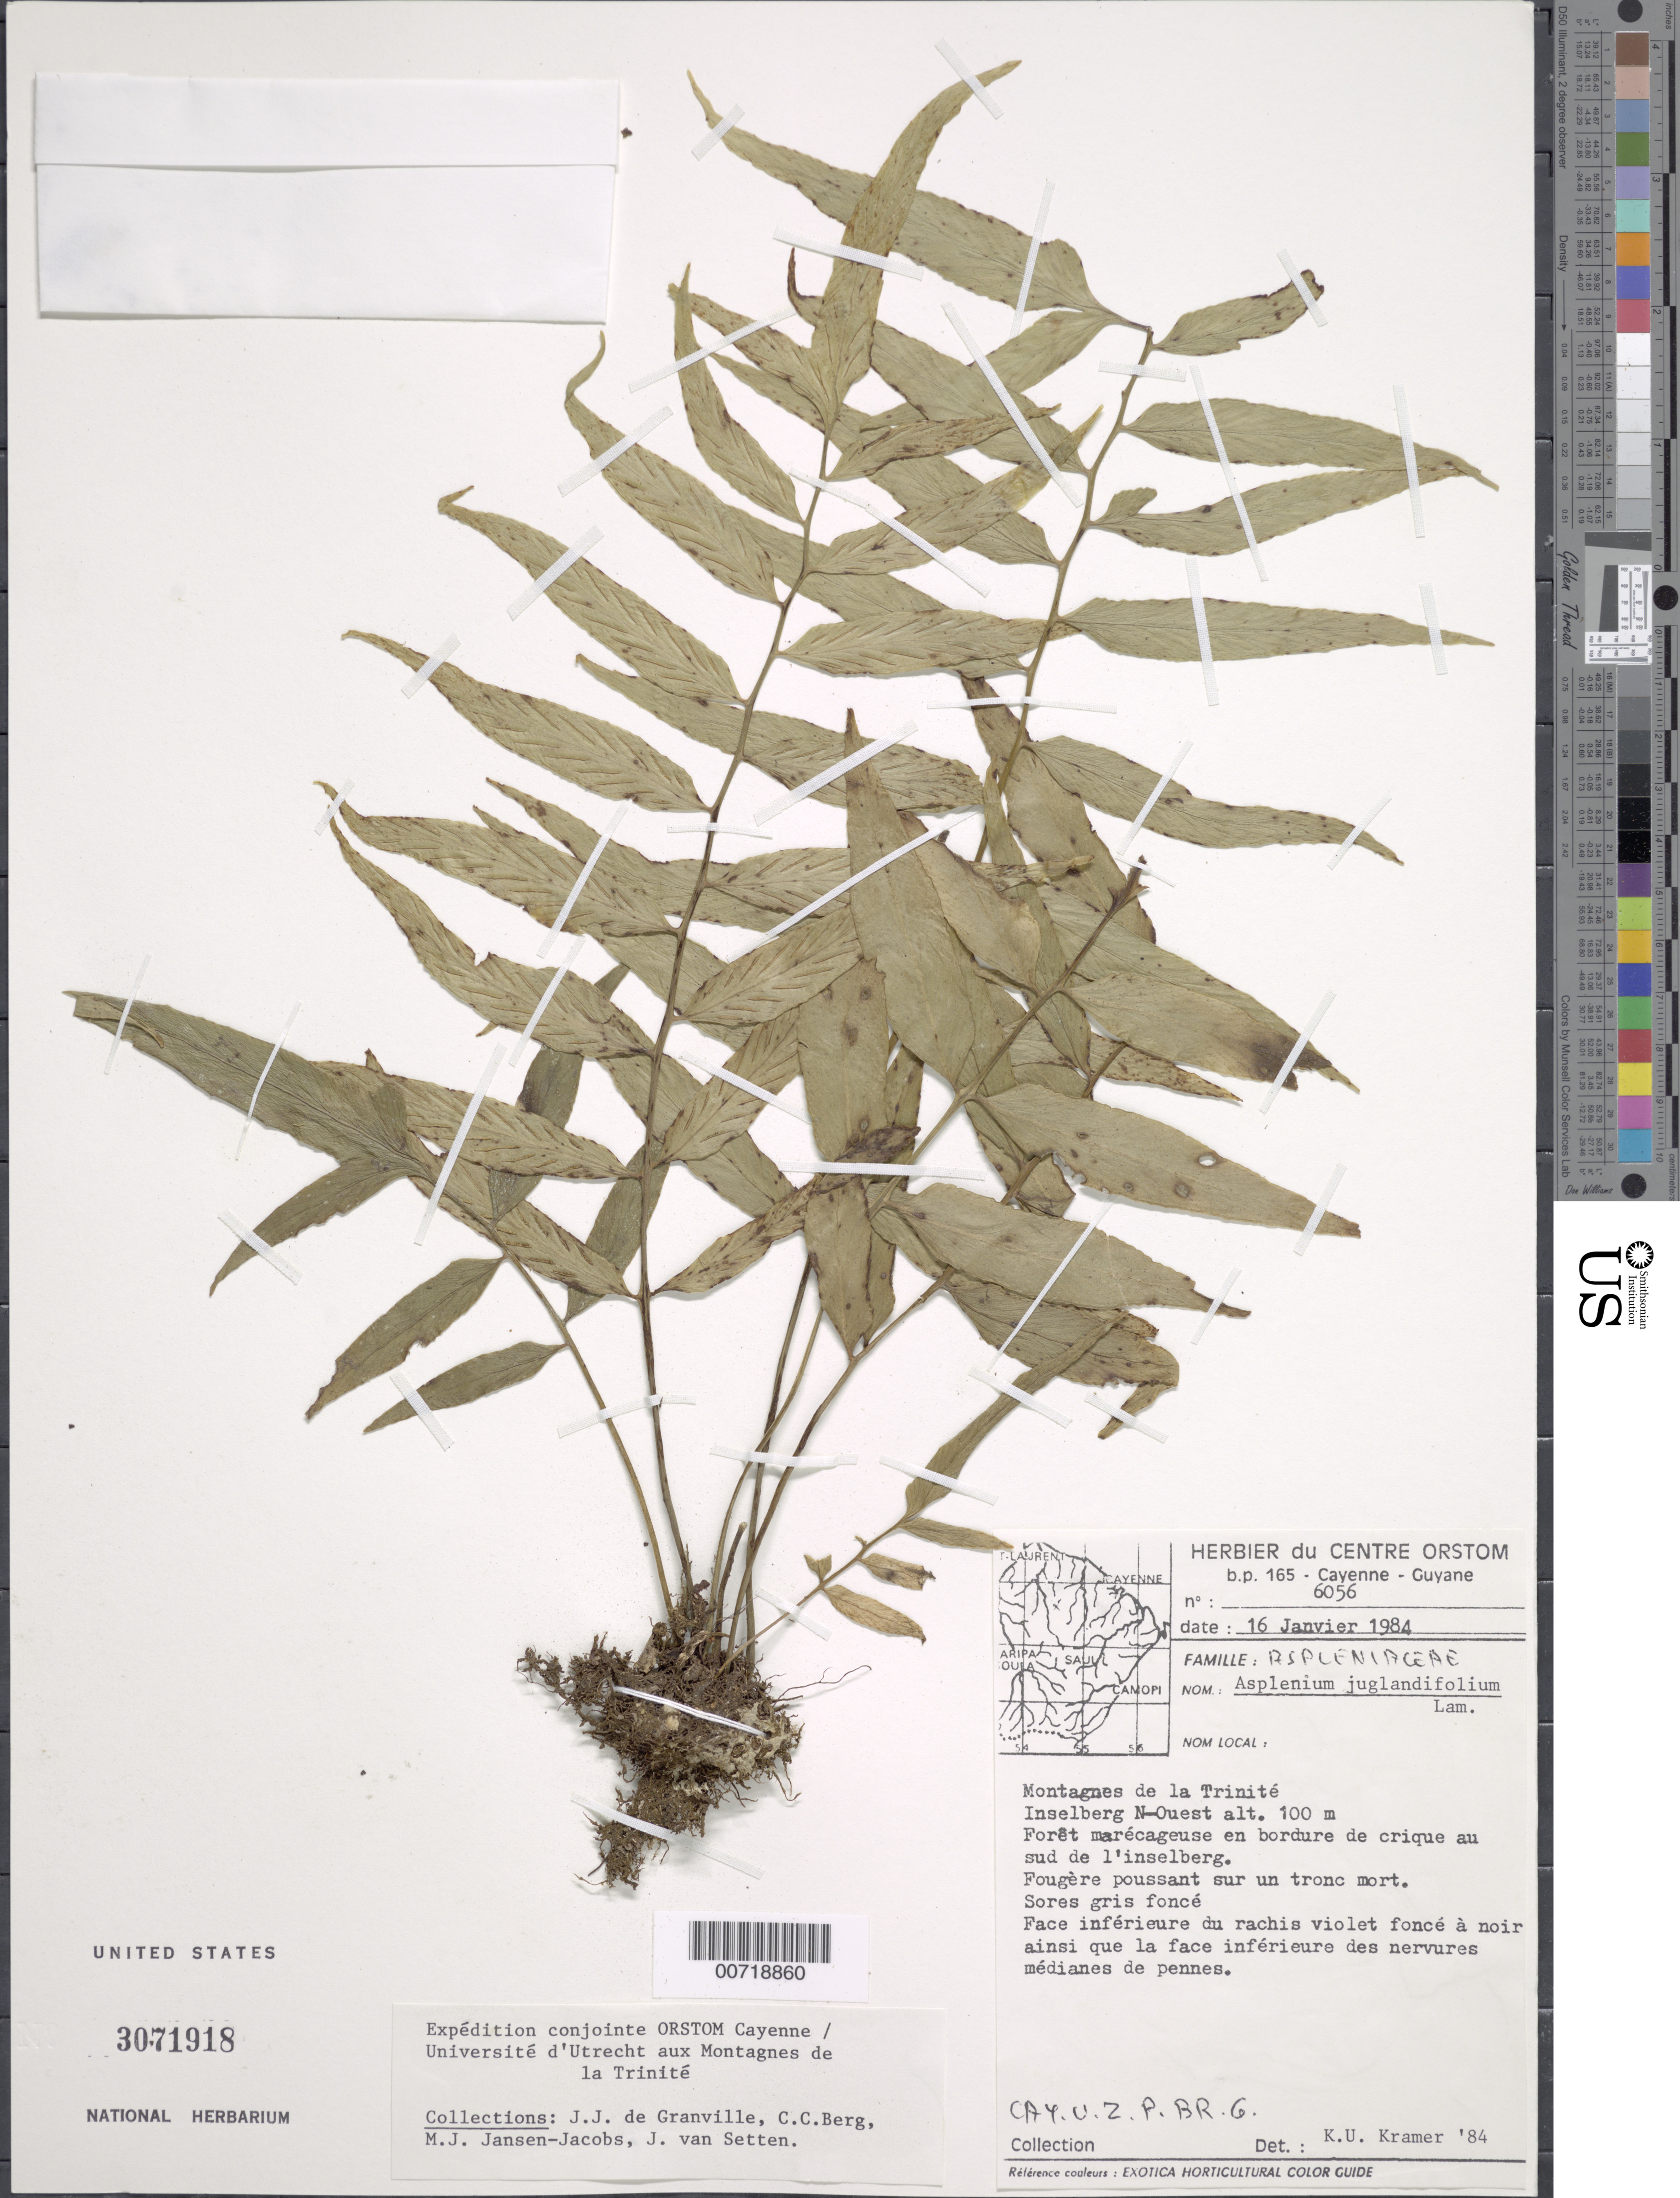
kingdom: Plantae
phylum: Tracheophyta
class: Polypodiopsida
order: Polypodiales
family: Aspleniaceae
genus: Asplenium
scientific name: Asplenium juglandifolium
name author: Lam.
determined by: Kramer, K. U.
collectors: J.-J. de Granville, C. C. Berg, M. J. Jansen-Jacobs & J. van Setten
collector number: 6056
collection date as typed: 16-Jan-84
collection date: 1984-01-16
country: French Guiana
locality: Montagnes de la Trinité, inselberg NW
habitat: Forêt marécageuse en bordure de crique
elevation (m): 100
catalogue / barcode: US 3071918